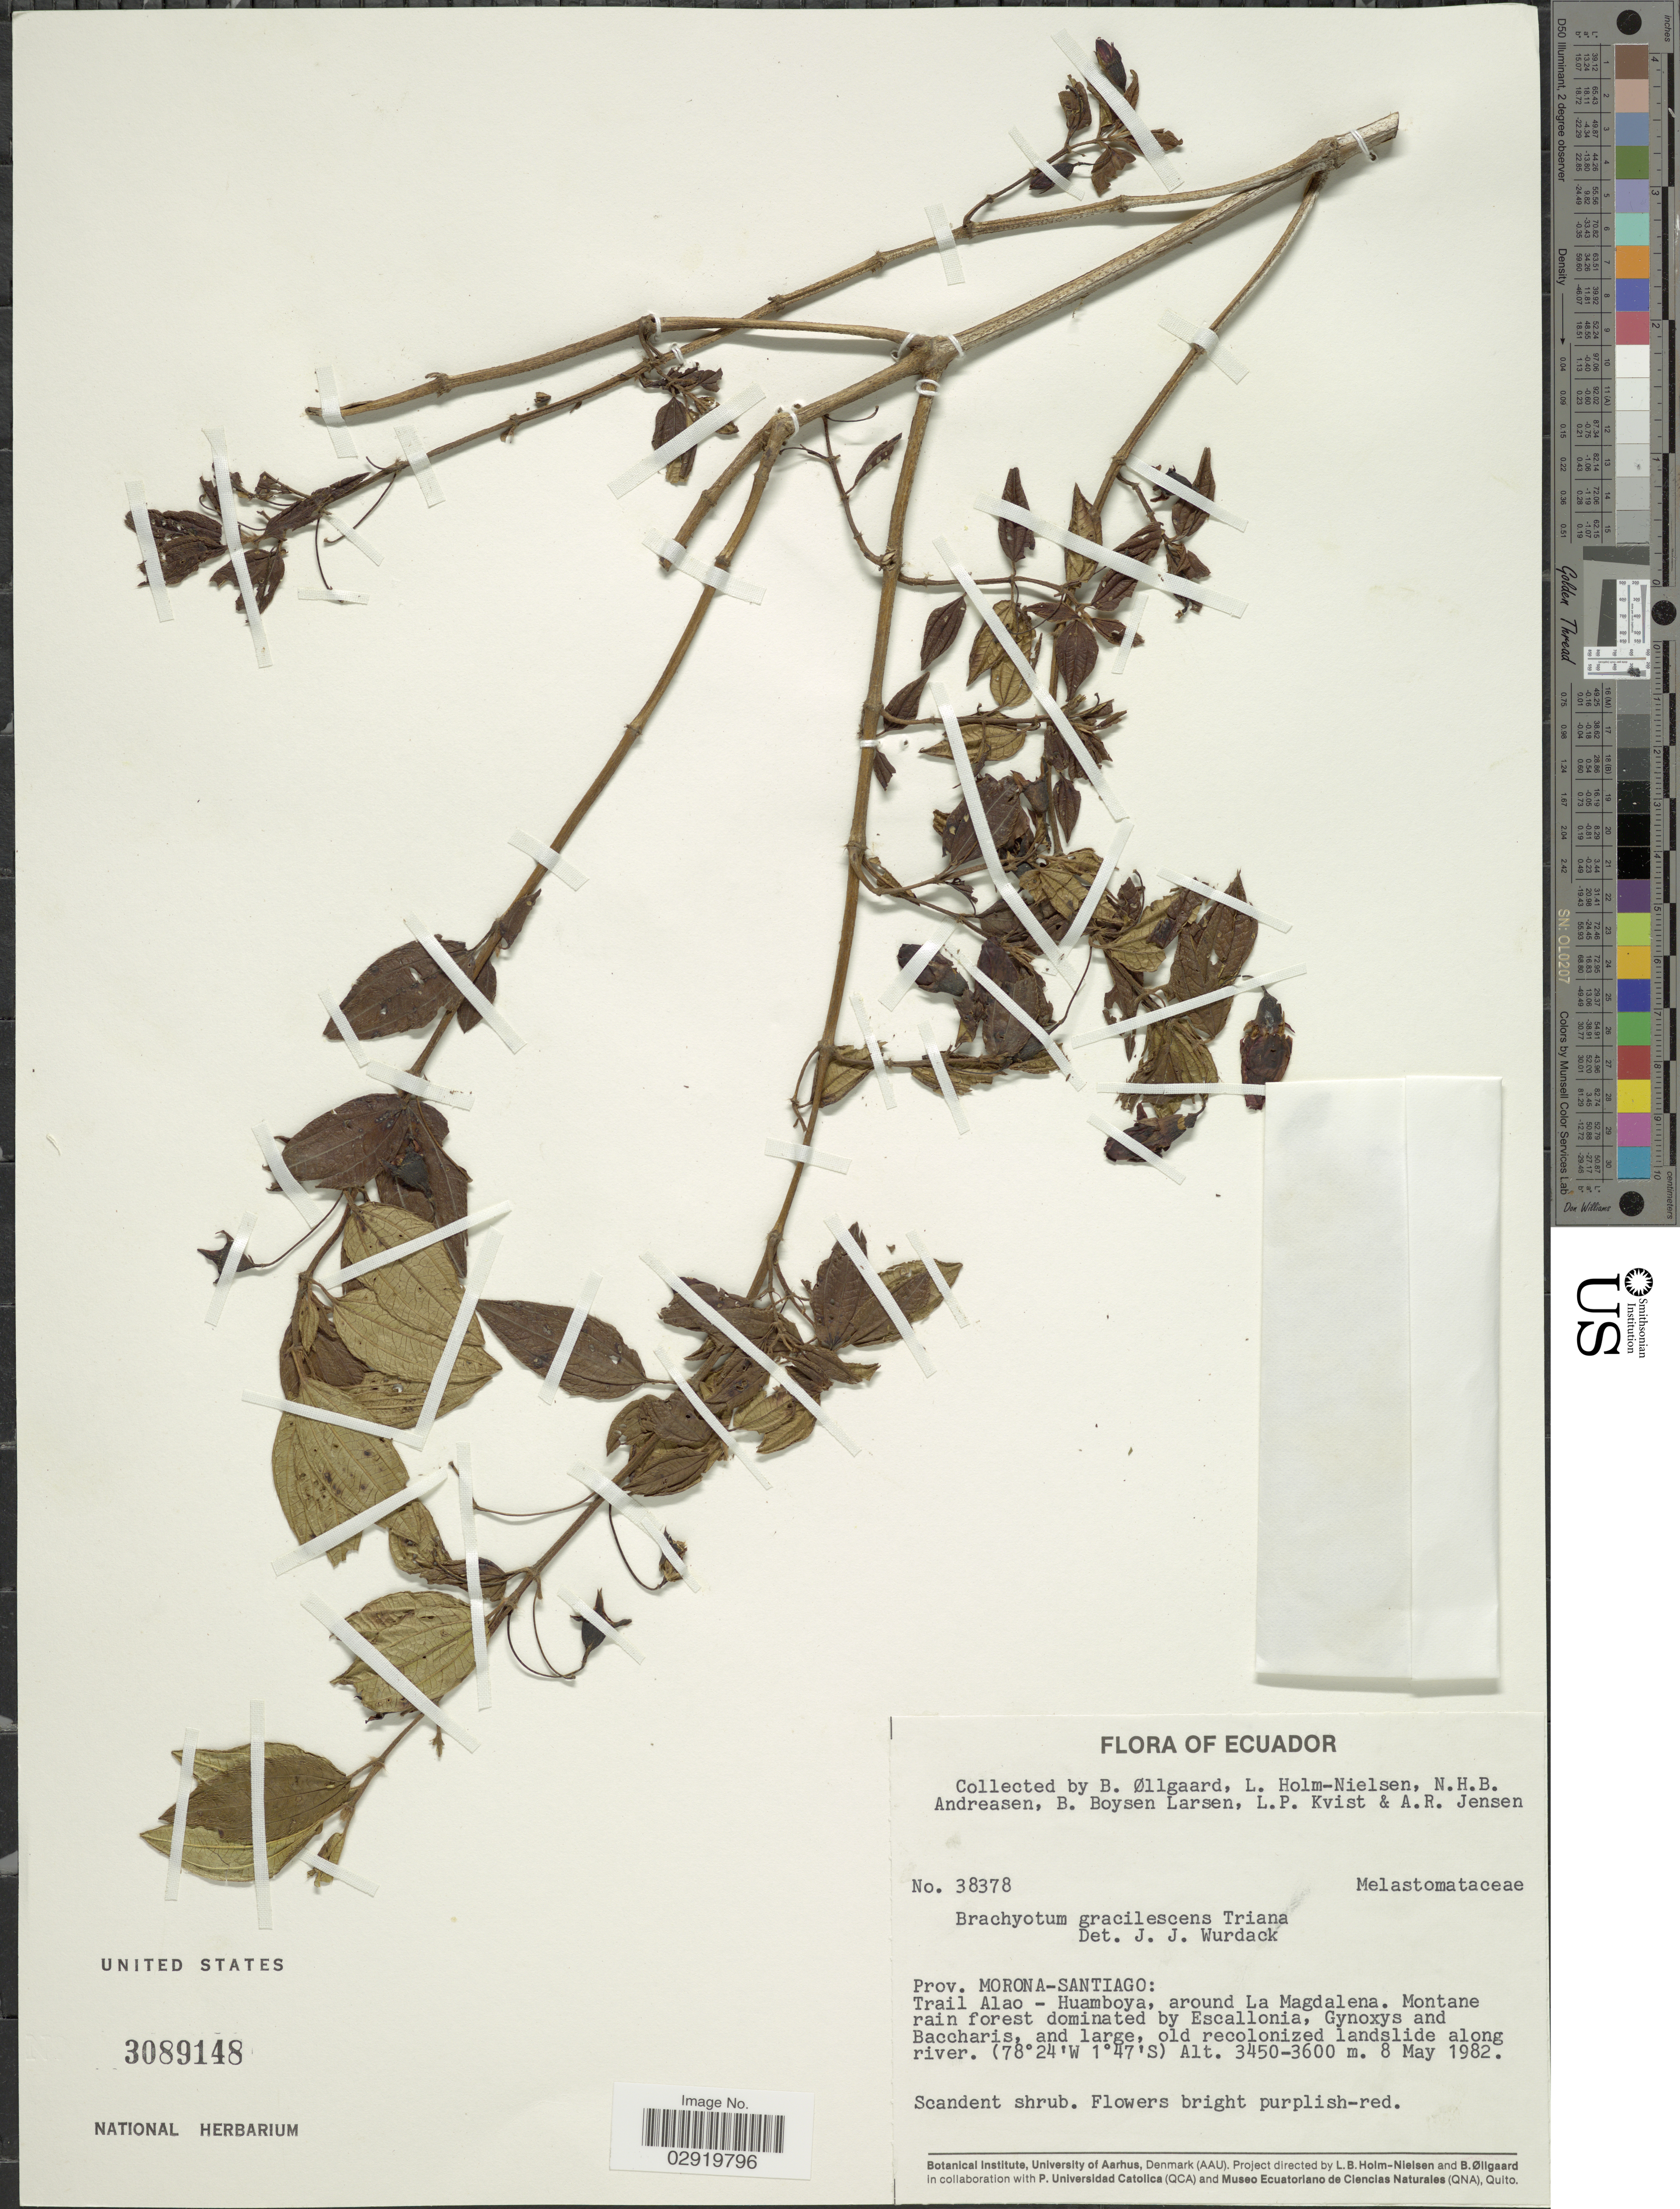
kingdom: Plantae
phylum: Tracheophyta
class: Magnoliopsida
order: Myrtales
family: Melastomataceae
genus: Brachyotum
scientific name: Brachyotum gracilescens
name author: Triana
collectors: B. Øllgaard, L. Holm-Nielsen, N. Andreasen, B. Boysen Larsen & et al.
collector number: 38378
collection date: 1982-05-08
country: Ecuador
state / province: Morona-Santiago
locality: Trail Alao - Huamboya, around La Magdalena.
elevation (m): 3450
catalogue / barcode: US 3089148